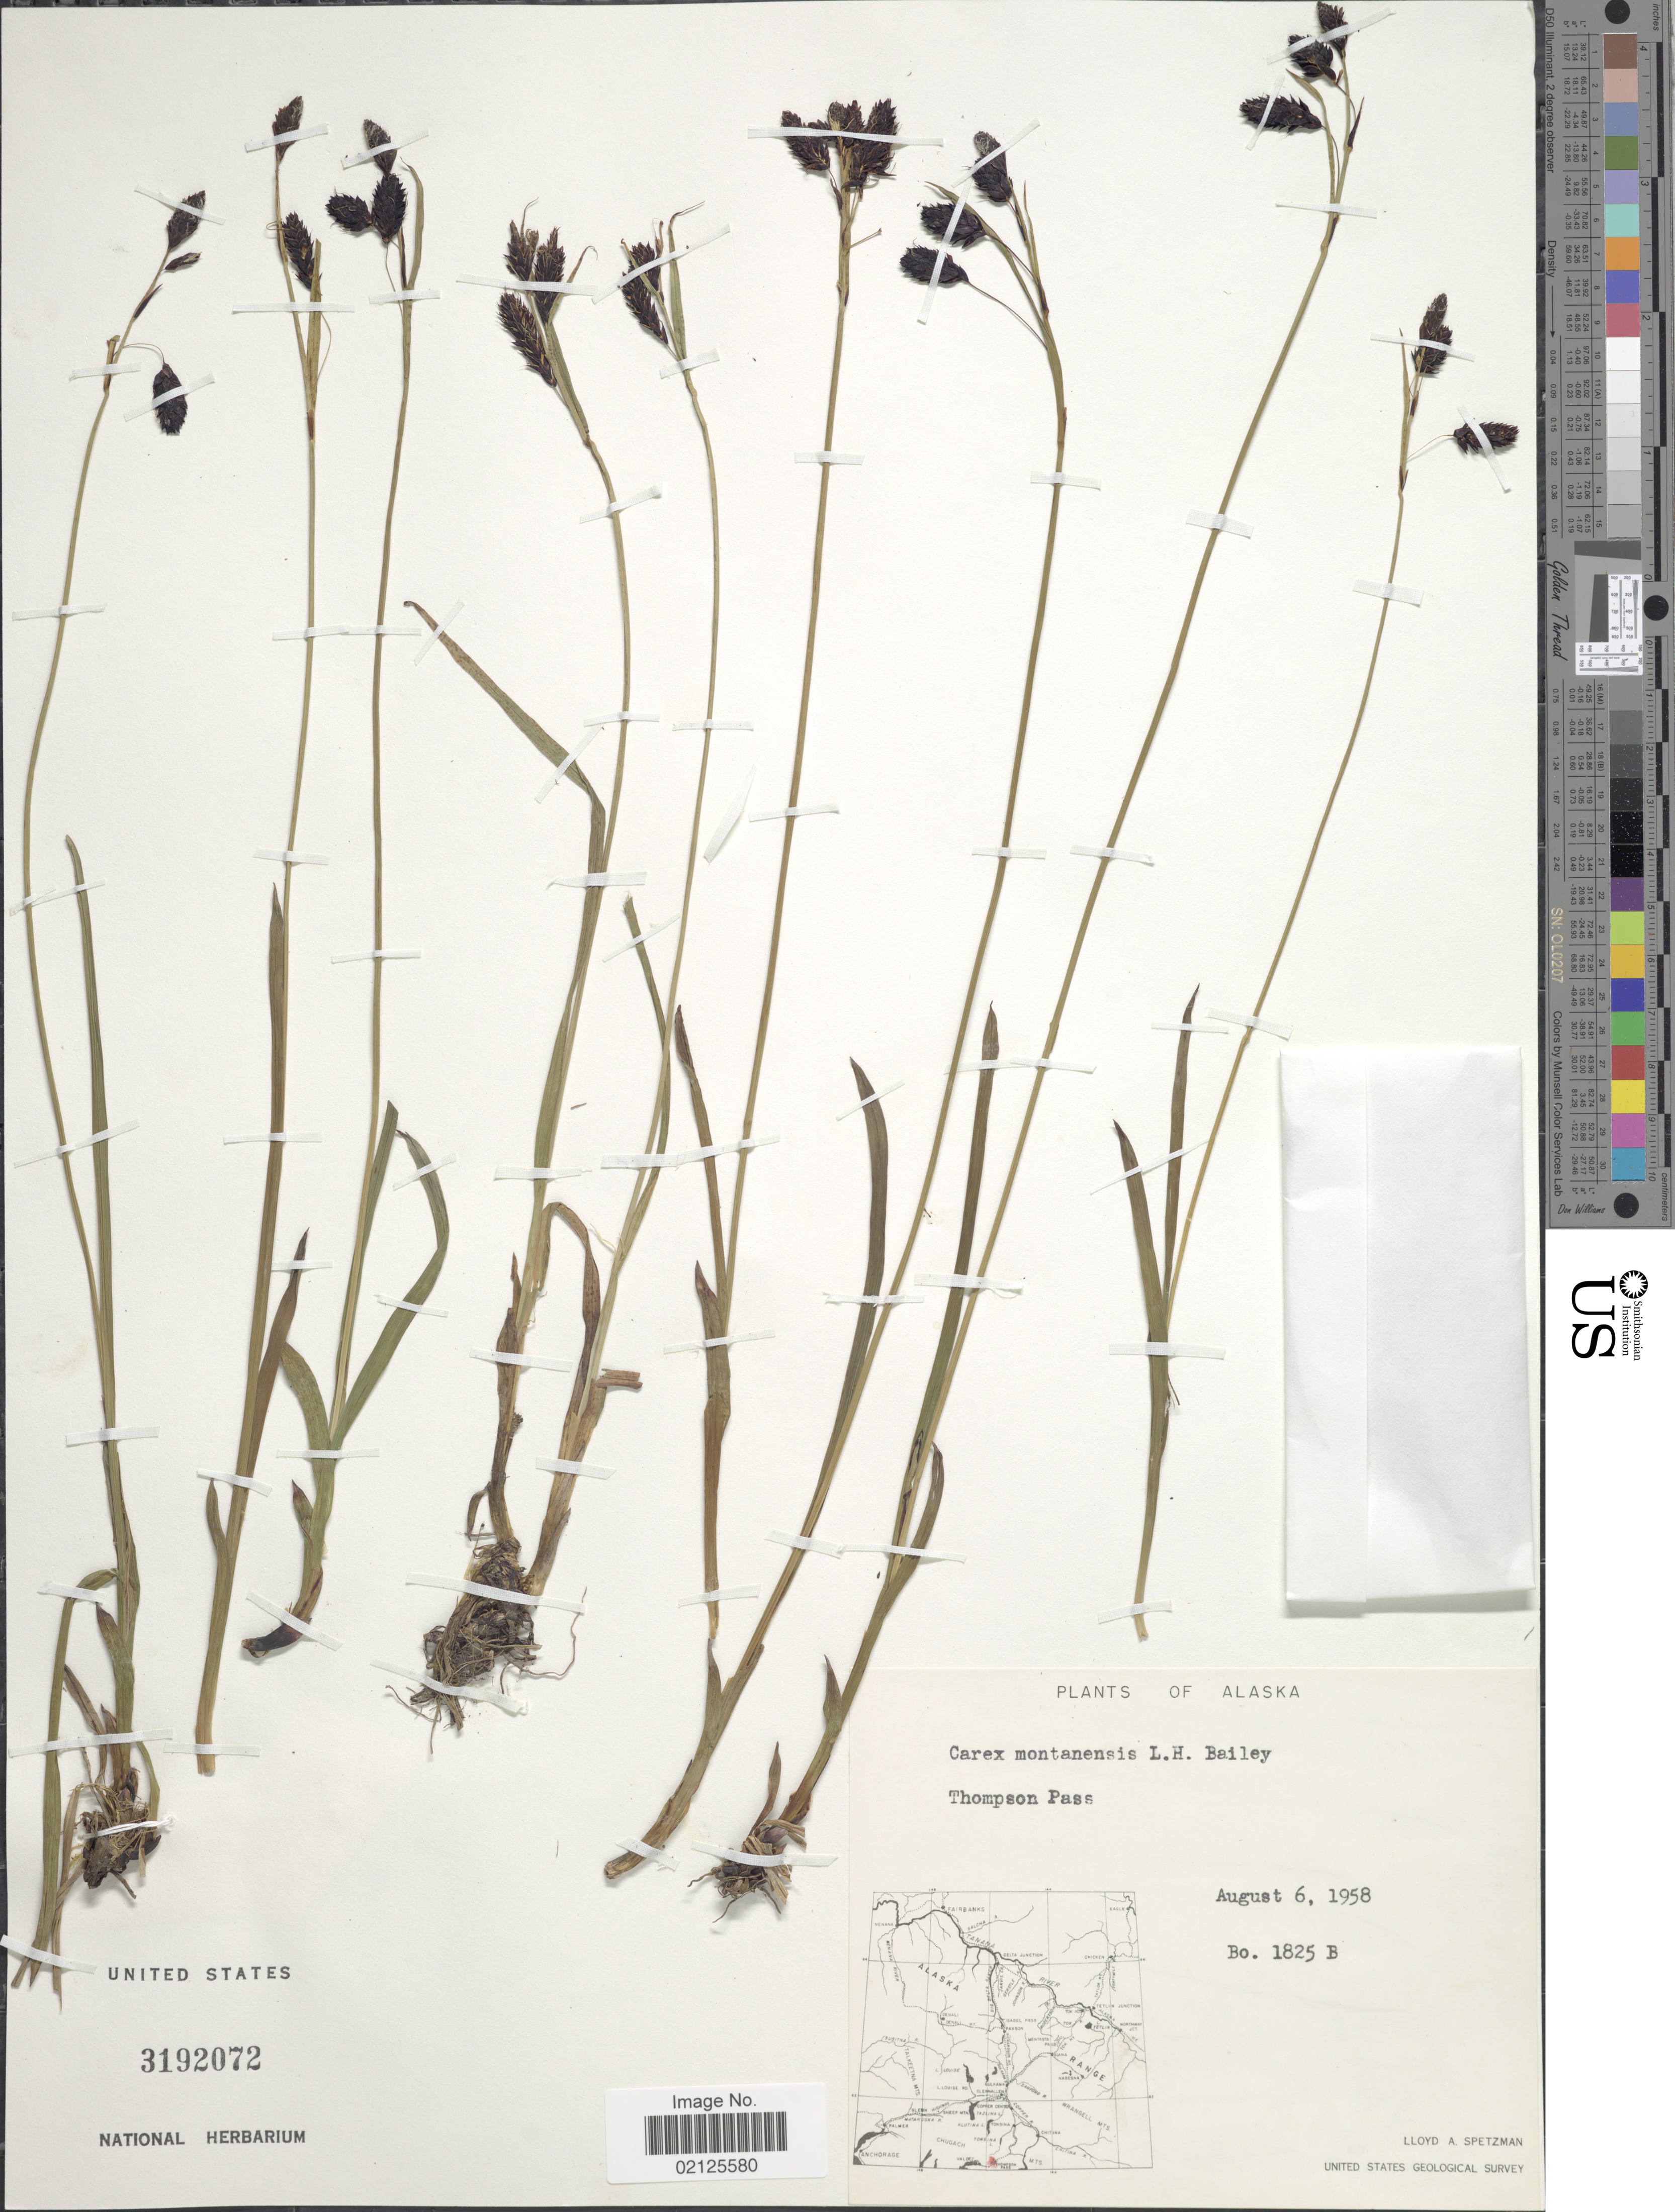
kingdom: Plantae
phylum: Tracheophyta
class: Liliopsida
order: Poales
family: Cyperaceae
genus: Carex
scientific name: Carex podocarpa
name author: R. Br.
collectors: L. Spetzman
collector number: Bo. 1825 B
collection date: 1958-08-06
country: United States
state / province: Alaska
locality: Thompson Pass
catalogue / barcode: US 3192072